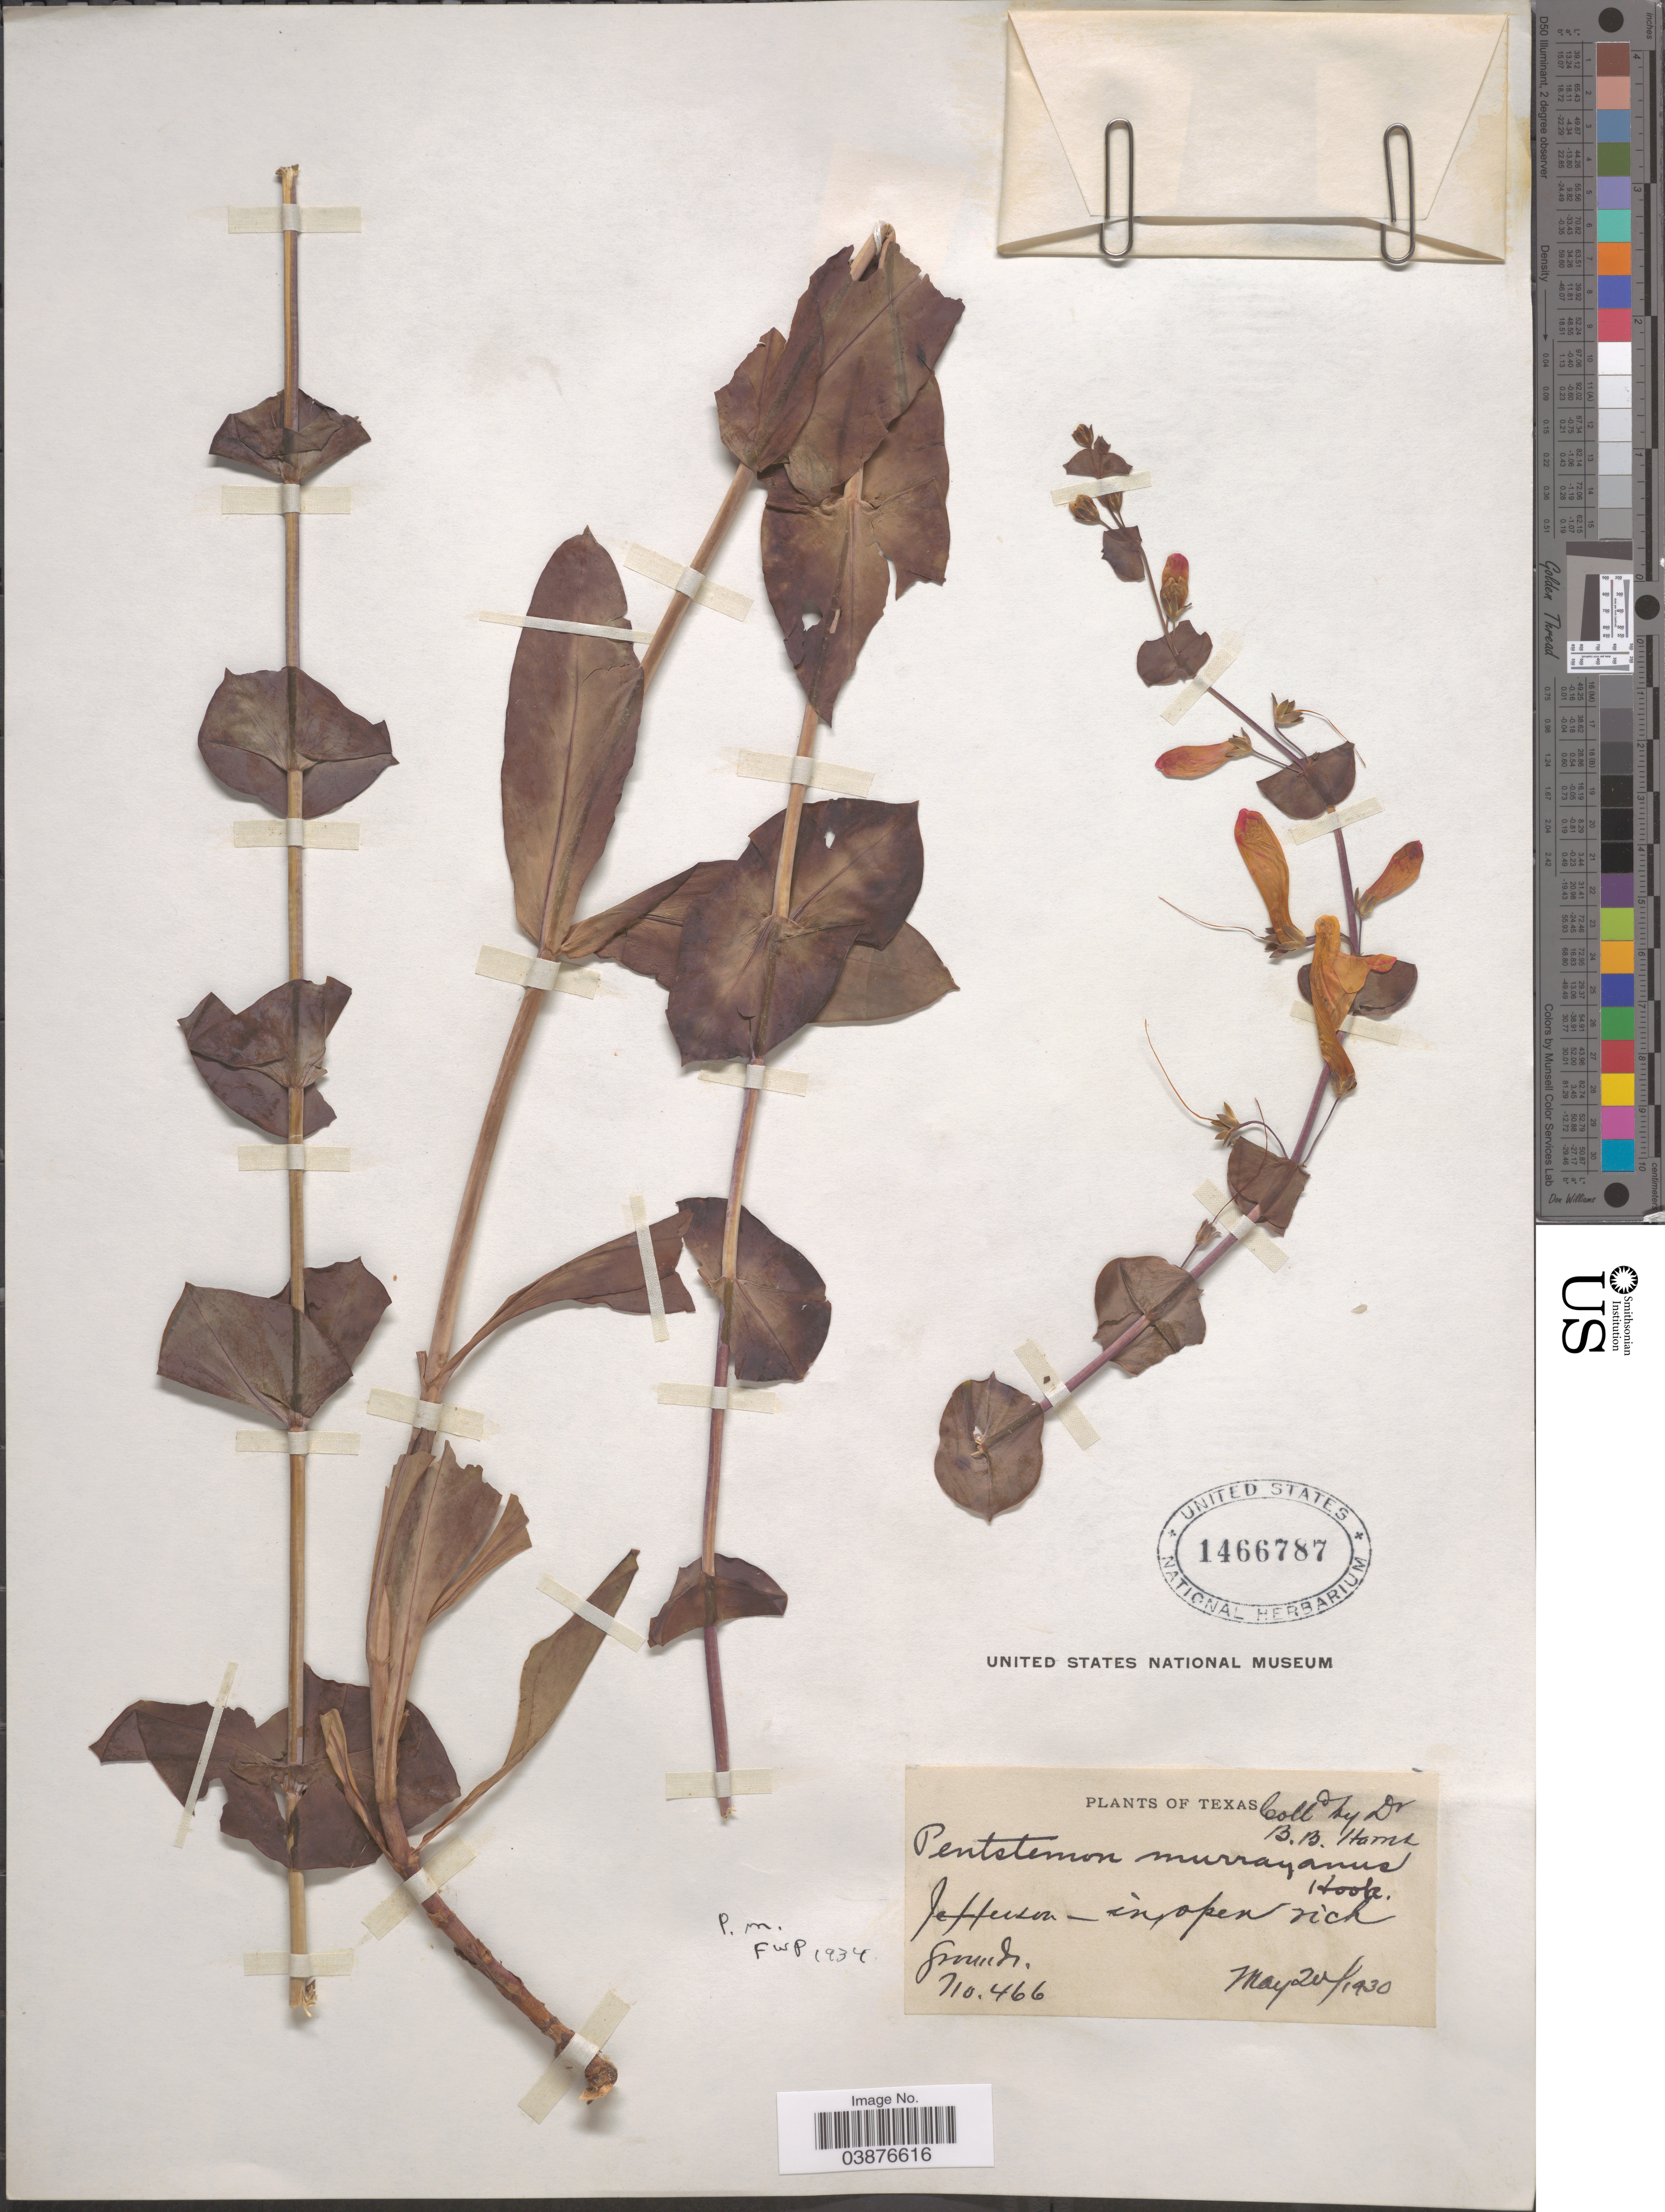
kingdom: Plantae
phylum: Tracheophyta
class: Magnoliopsida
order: Lamiales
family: Plantaginaceae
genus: Penstemon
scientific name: Penstemon murrayanus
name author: Hook.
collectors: B. B. Harris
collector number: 466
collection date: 1930-05-20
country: United States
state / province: Texas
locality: Jefferson.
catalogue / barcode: US 1466787